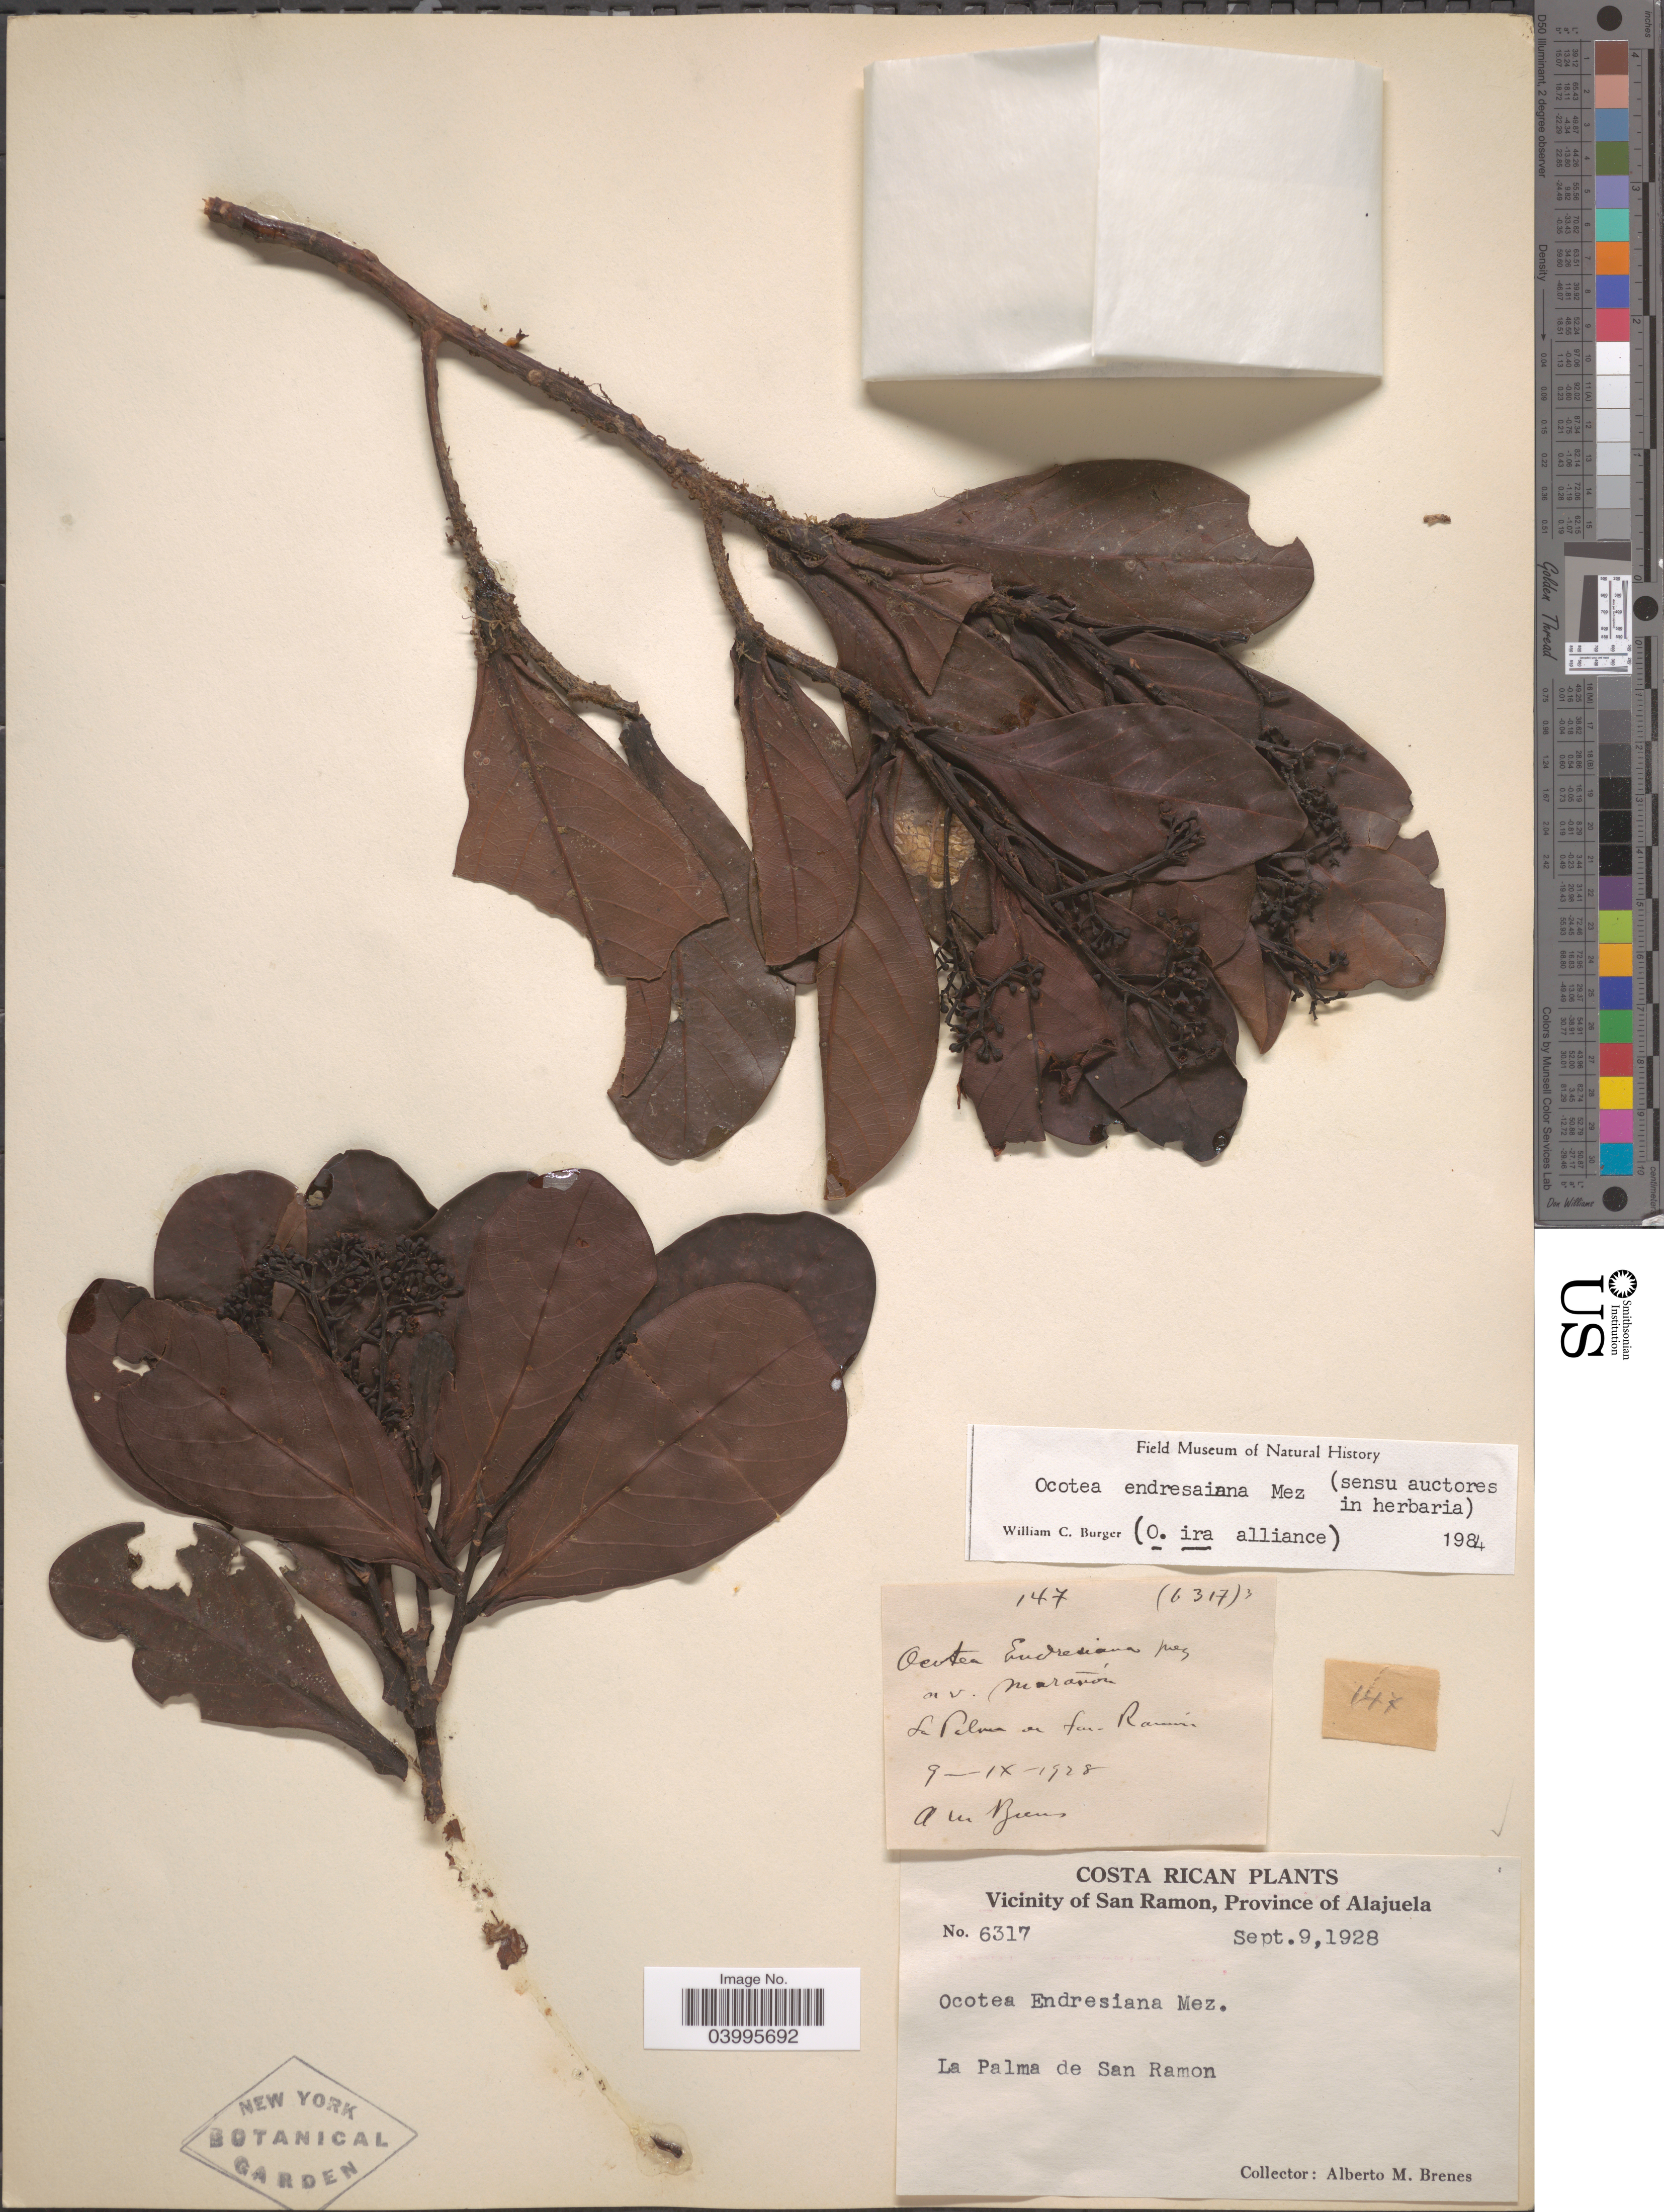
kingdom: Plantae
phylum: Tracheophyta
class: Magnoliopsida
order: Laurales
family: Lauraceae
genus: Ocotea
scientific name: Ocotea endresiana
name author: Mez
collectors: A. Brenes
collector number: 6317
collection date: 1928-09-09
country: Costa Rica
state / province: Alajuela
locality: Vicinity of San Ramon. La Palma de San Ramon.